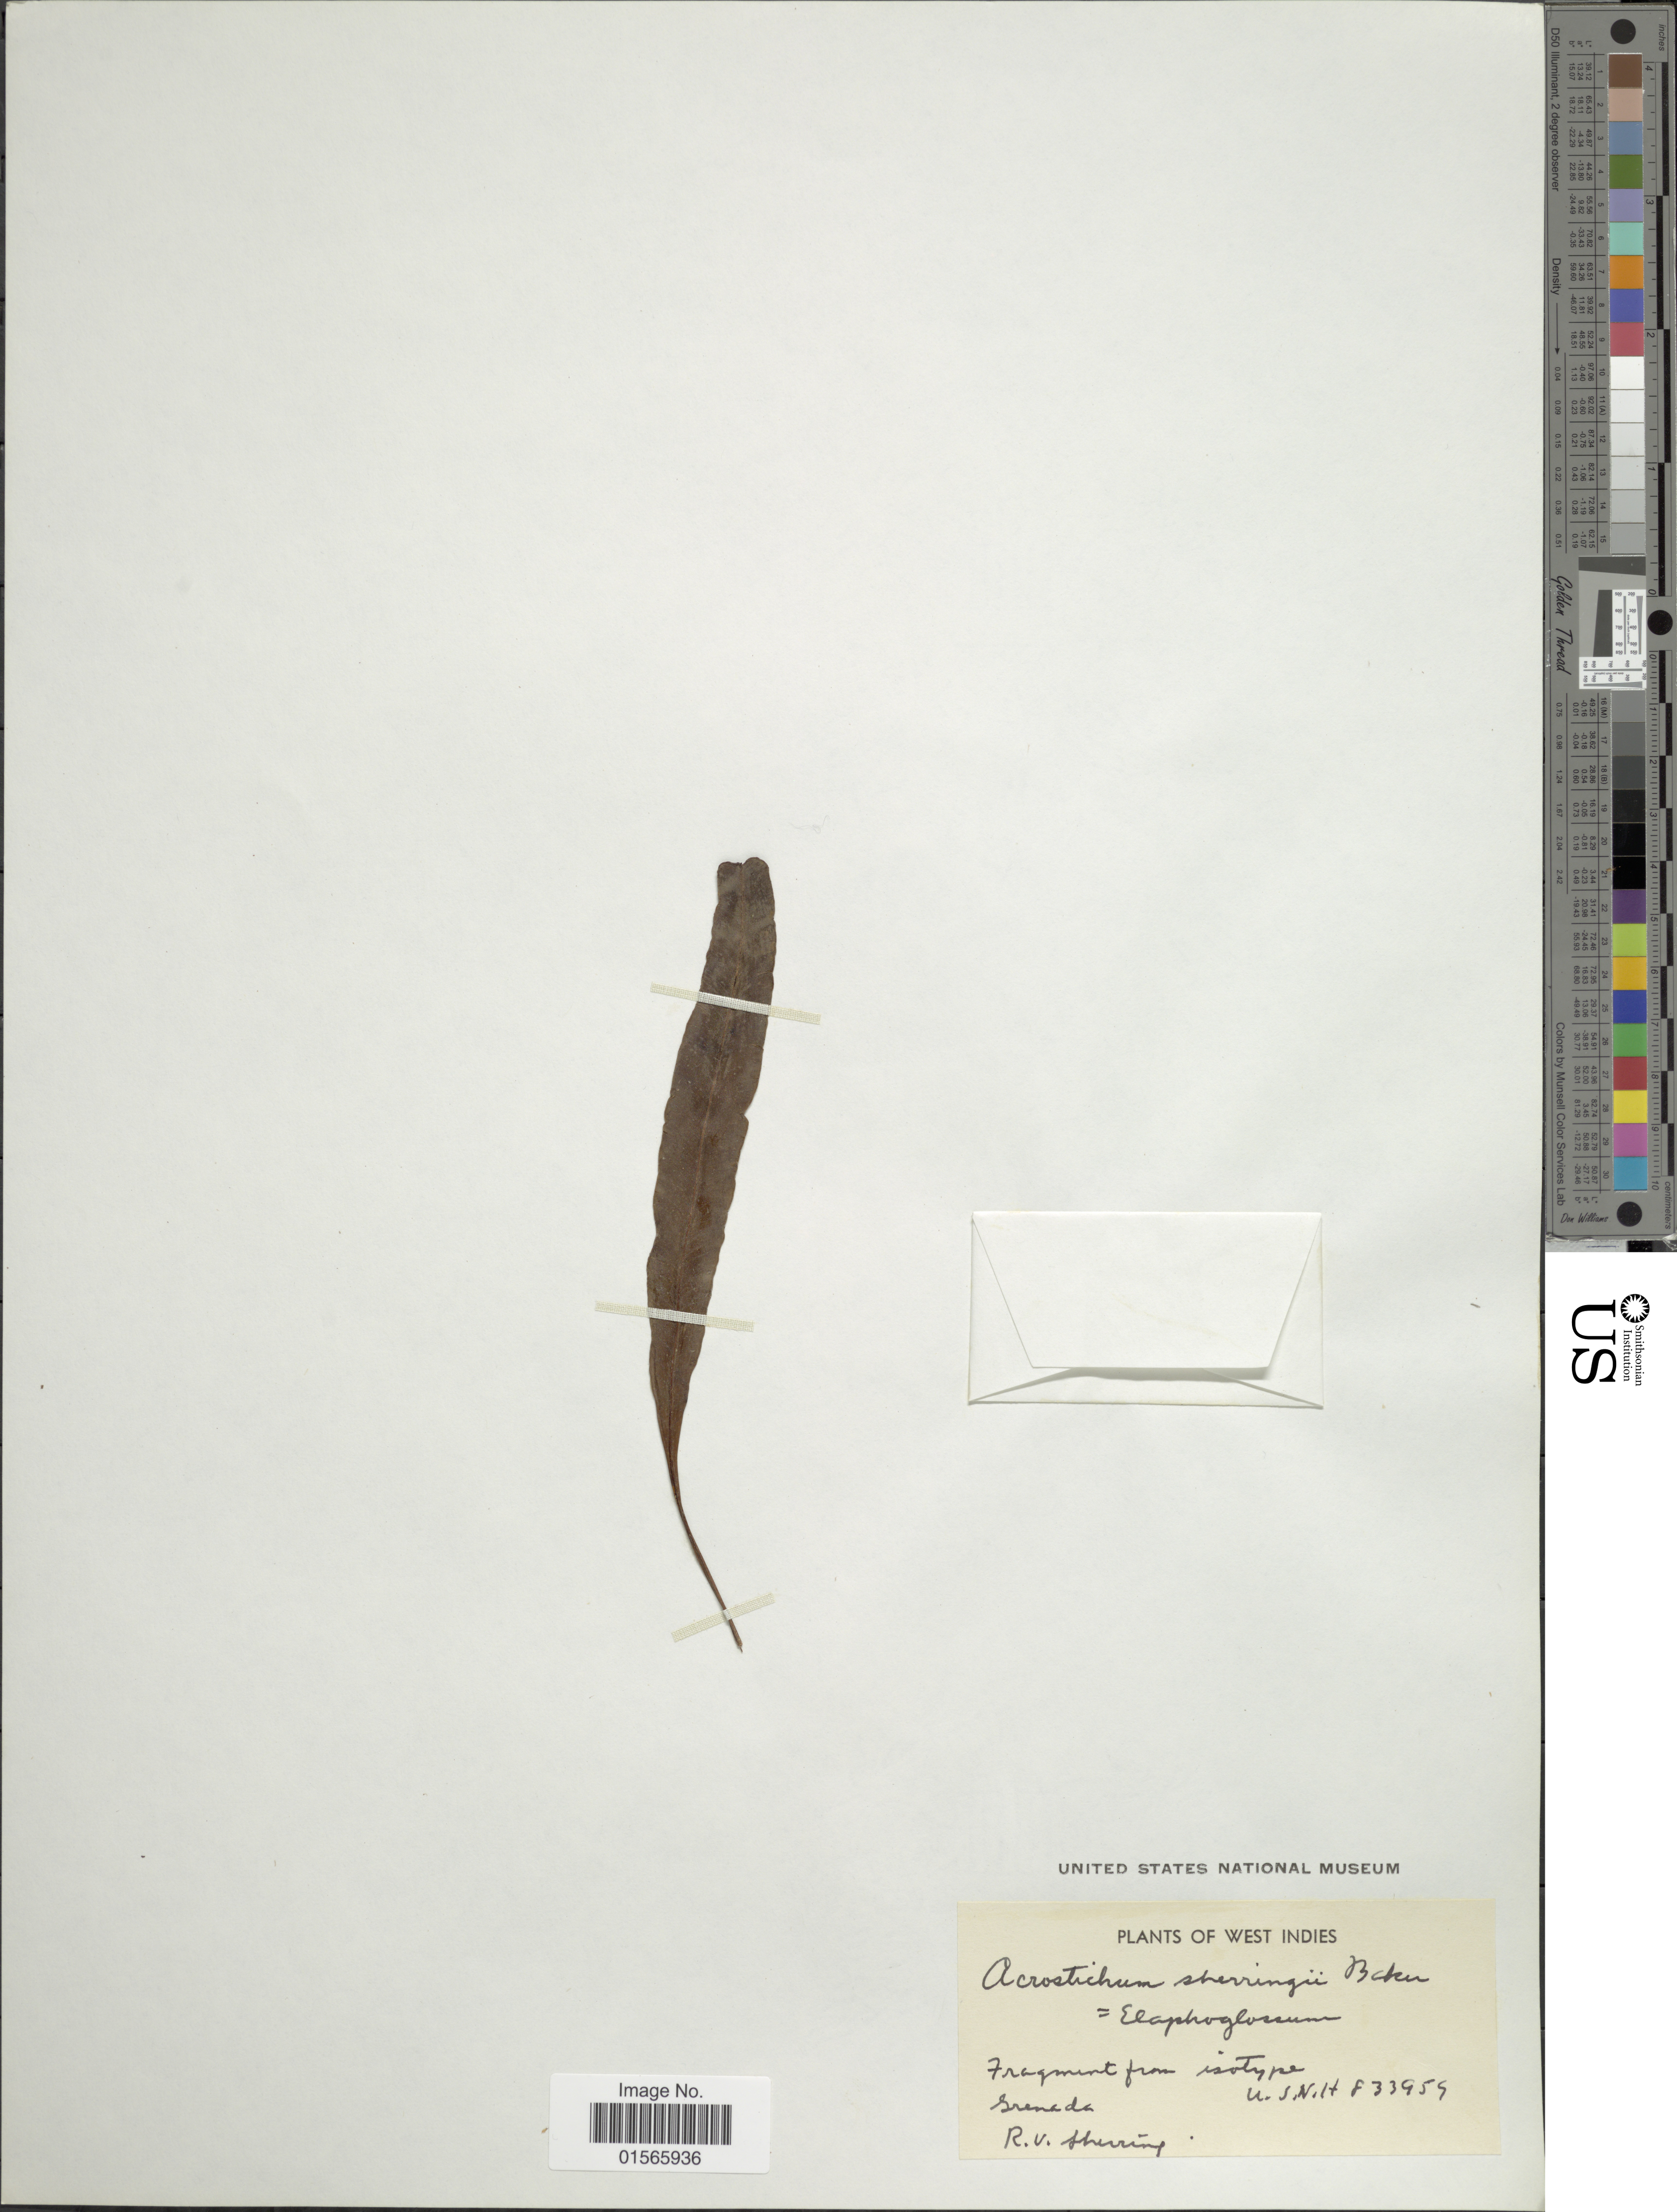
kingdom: Plantae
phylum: Tracheophyta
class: Polypodiopsida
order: Polypodiales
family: Dryopteridaceae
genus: Elaphoglossum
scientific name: Elaphoglossum sherringii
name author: (Baker) C. Chr.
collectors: R. Sherring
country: Grenada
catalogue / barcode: US 833959